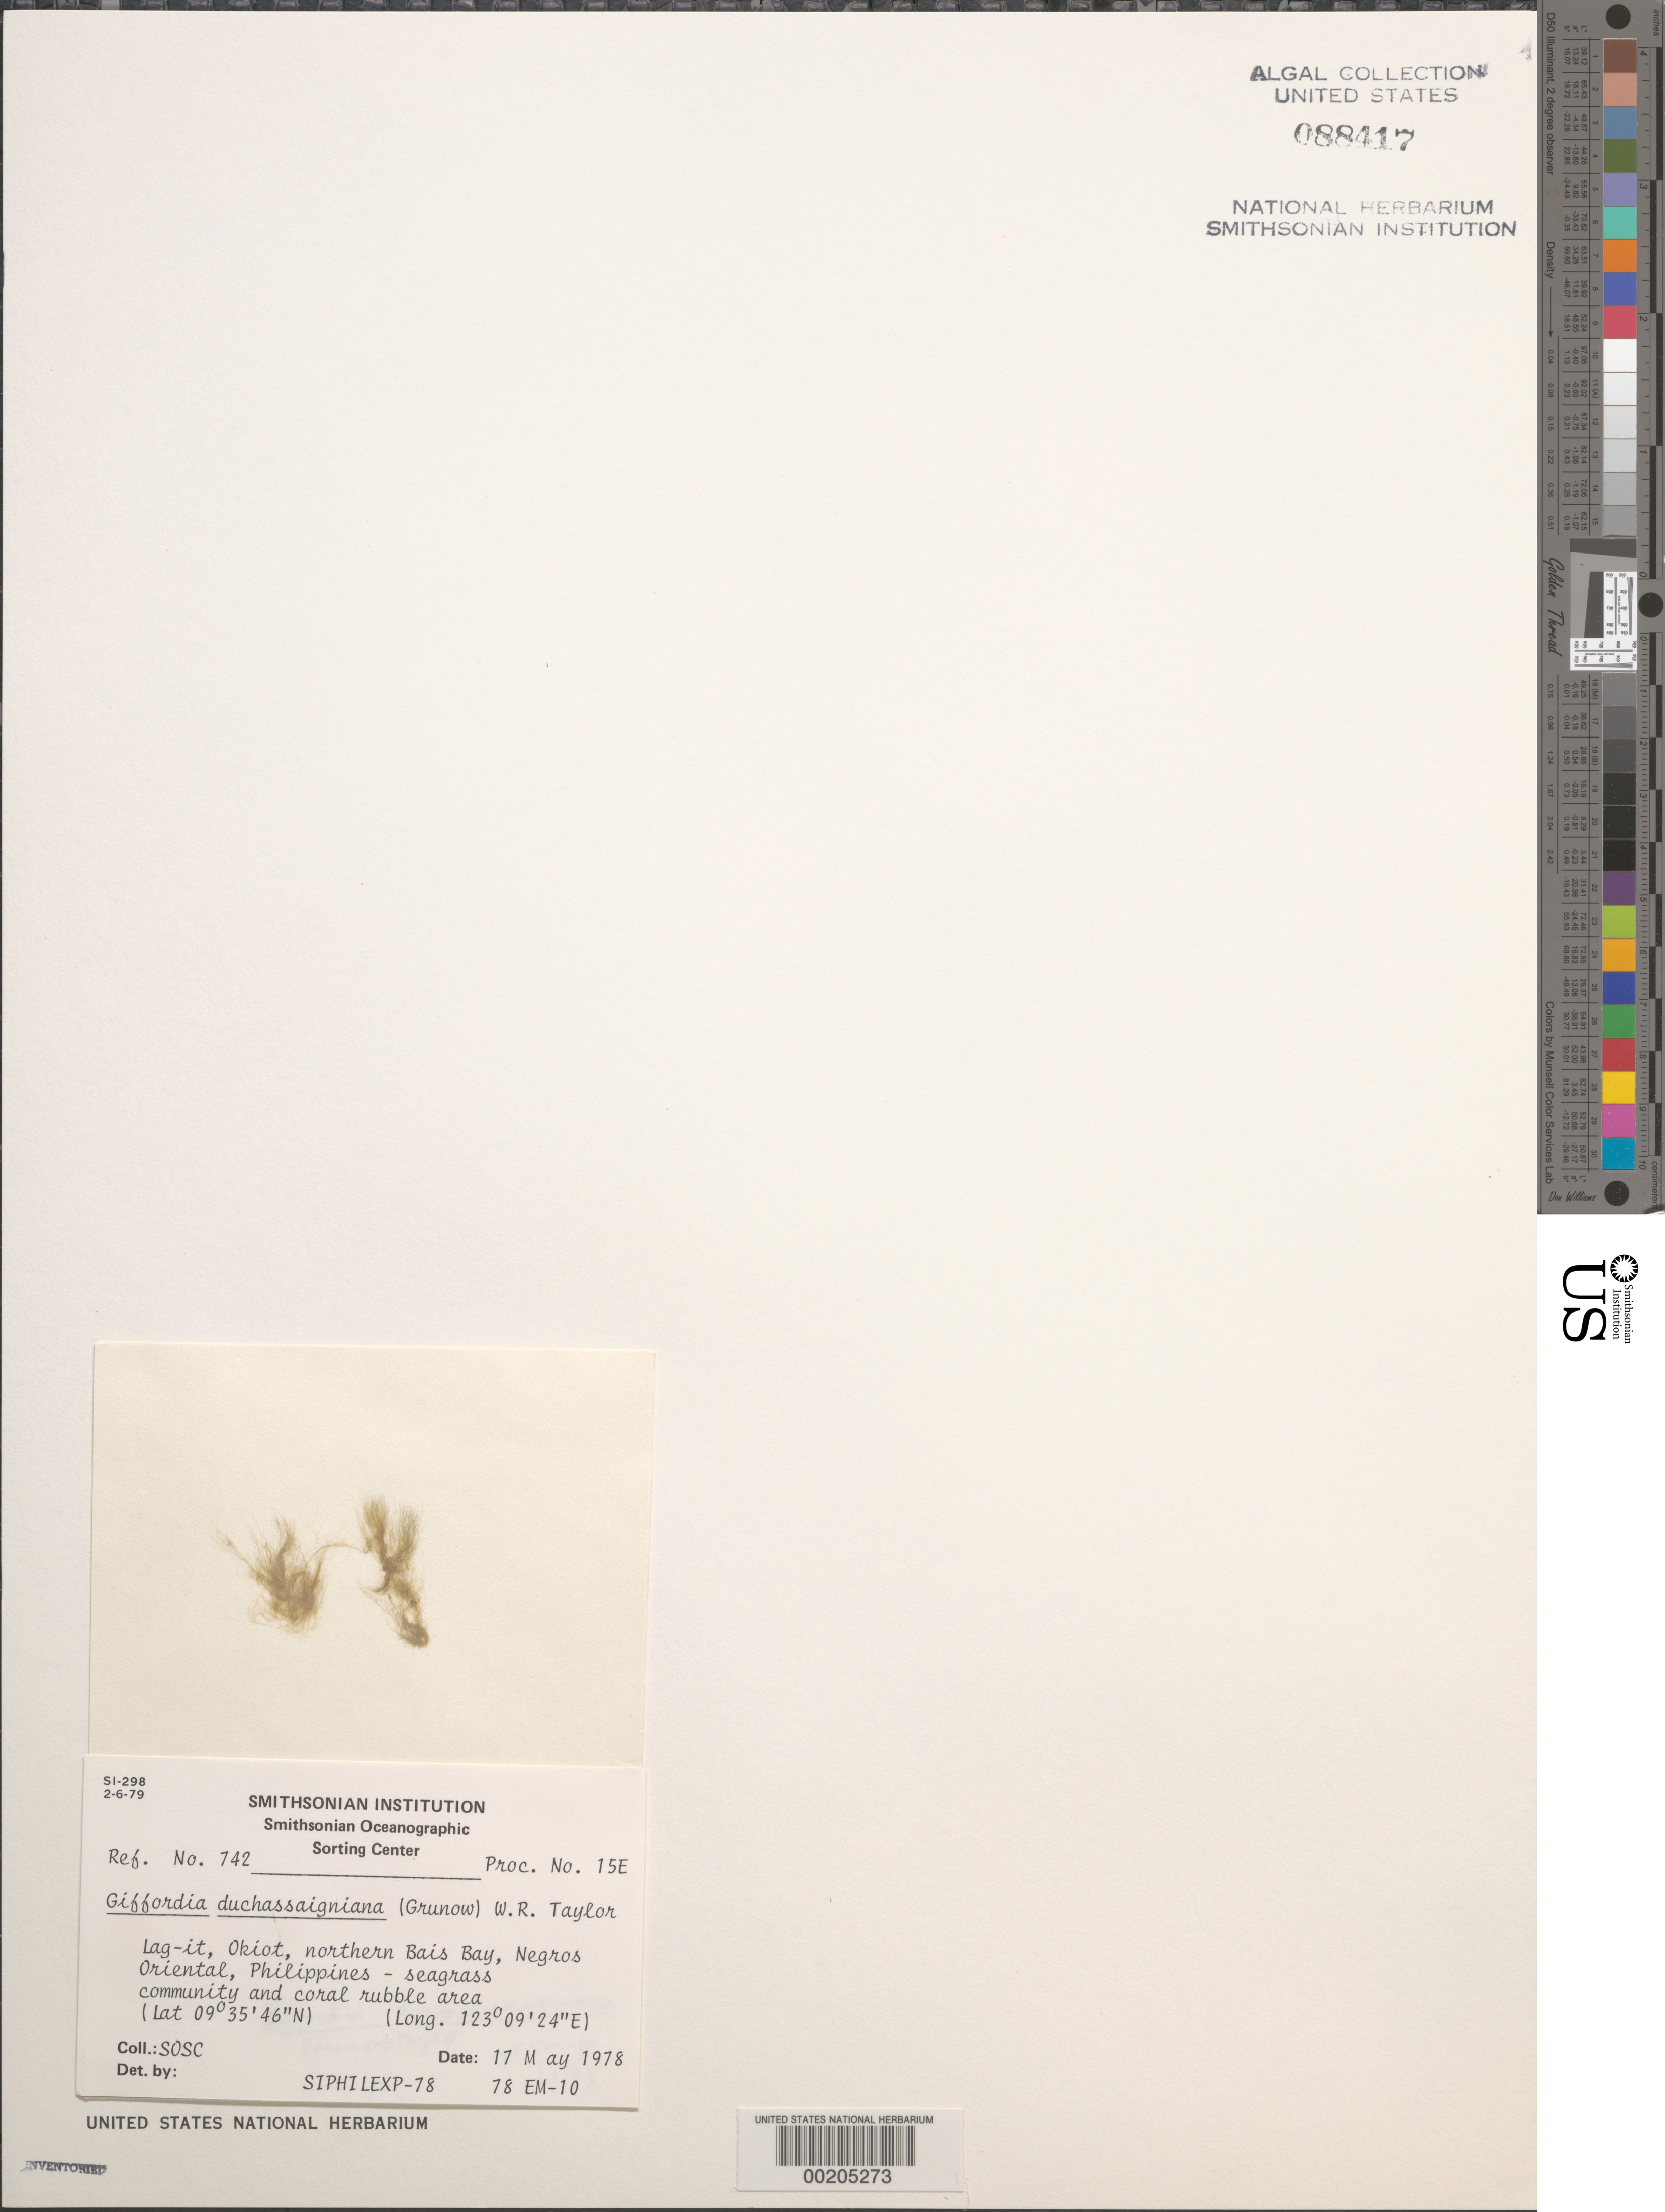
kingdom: Chromista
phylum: Ochrophyta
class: Phaeophyceae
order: Ectocarpales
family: Acinetosporaceae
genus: Giffordia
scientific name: Giffordia duchassaingiana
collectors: SOSC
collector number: Station 78 Em-10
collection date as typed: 17 May 1978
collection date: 1978-05-17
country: Philippines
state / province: Central Visayas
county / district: Negros Oriental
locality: Lag-it, okiot, bais bay, negros oriental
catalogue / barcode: US 88417